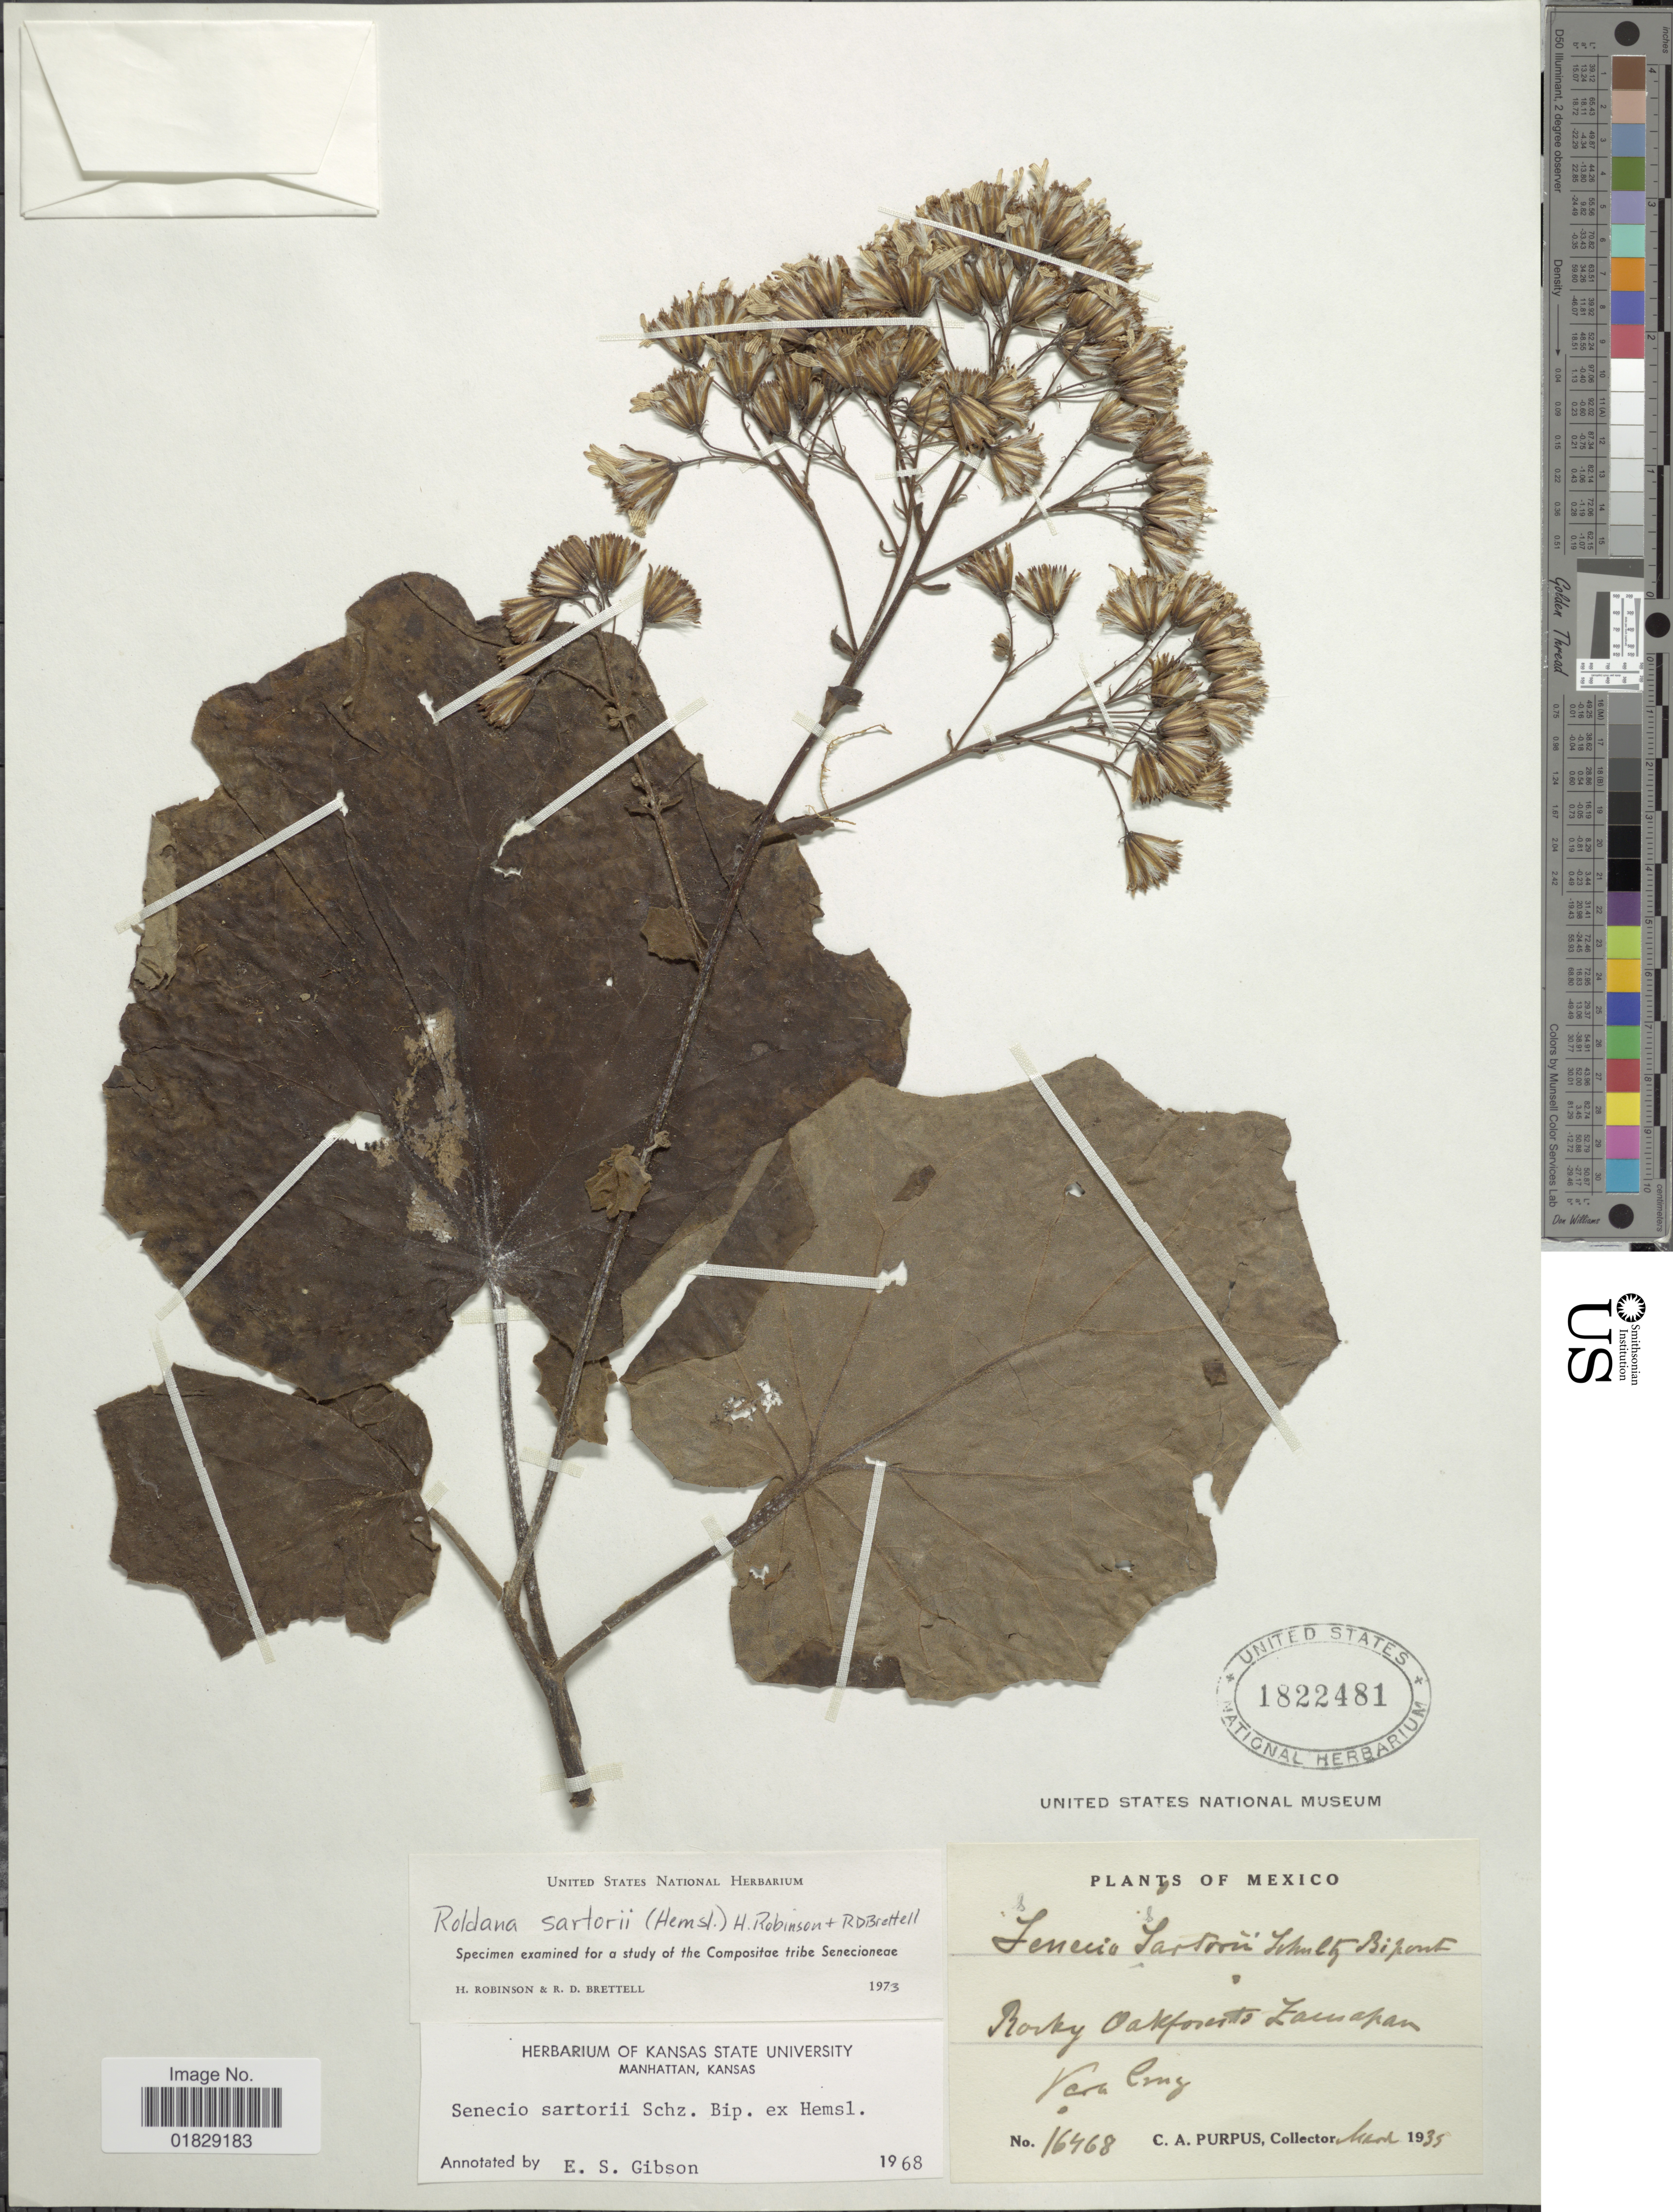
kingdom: Plantae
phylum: Tracheophyta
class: Magnoliopsida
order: Asterales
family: Asteraceae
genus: Roldana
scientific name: Roldana sartorii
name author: (Sch. Bip. ex Hemsl.) H. Rob. & Brettell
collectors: C. A. Purpus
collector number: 16468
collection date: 1935-03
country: Mexico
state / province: Veracruz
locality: Rocky Oakforests Zamapan, Vera Cruz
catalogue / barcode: US 1822481